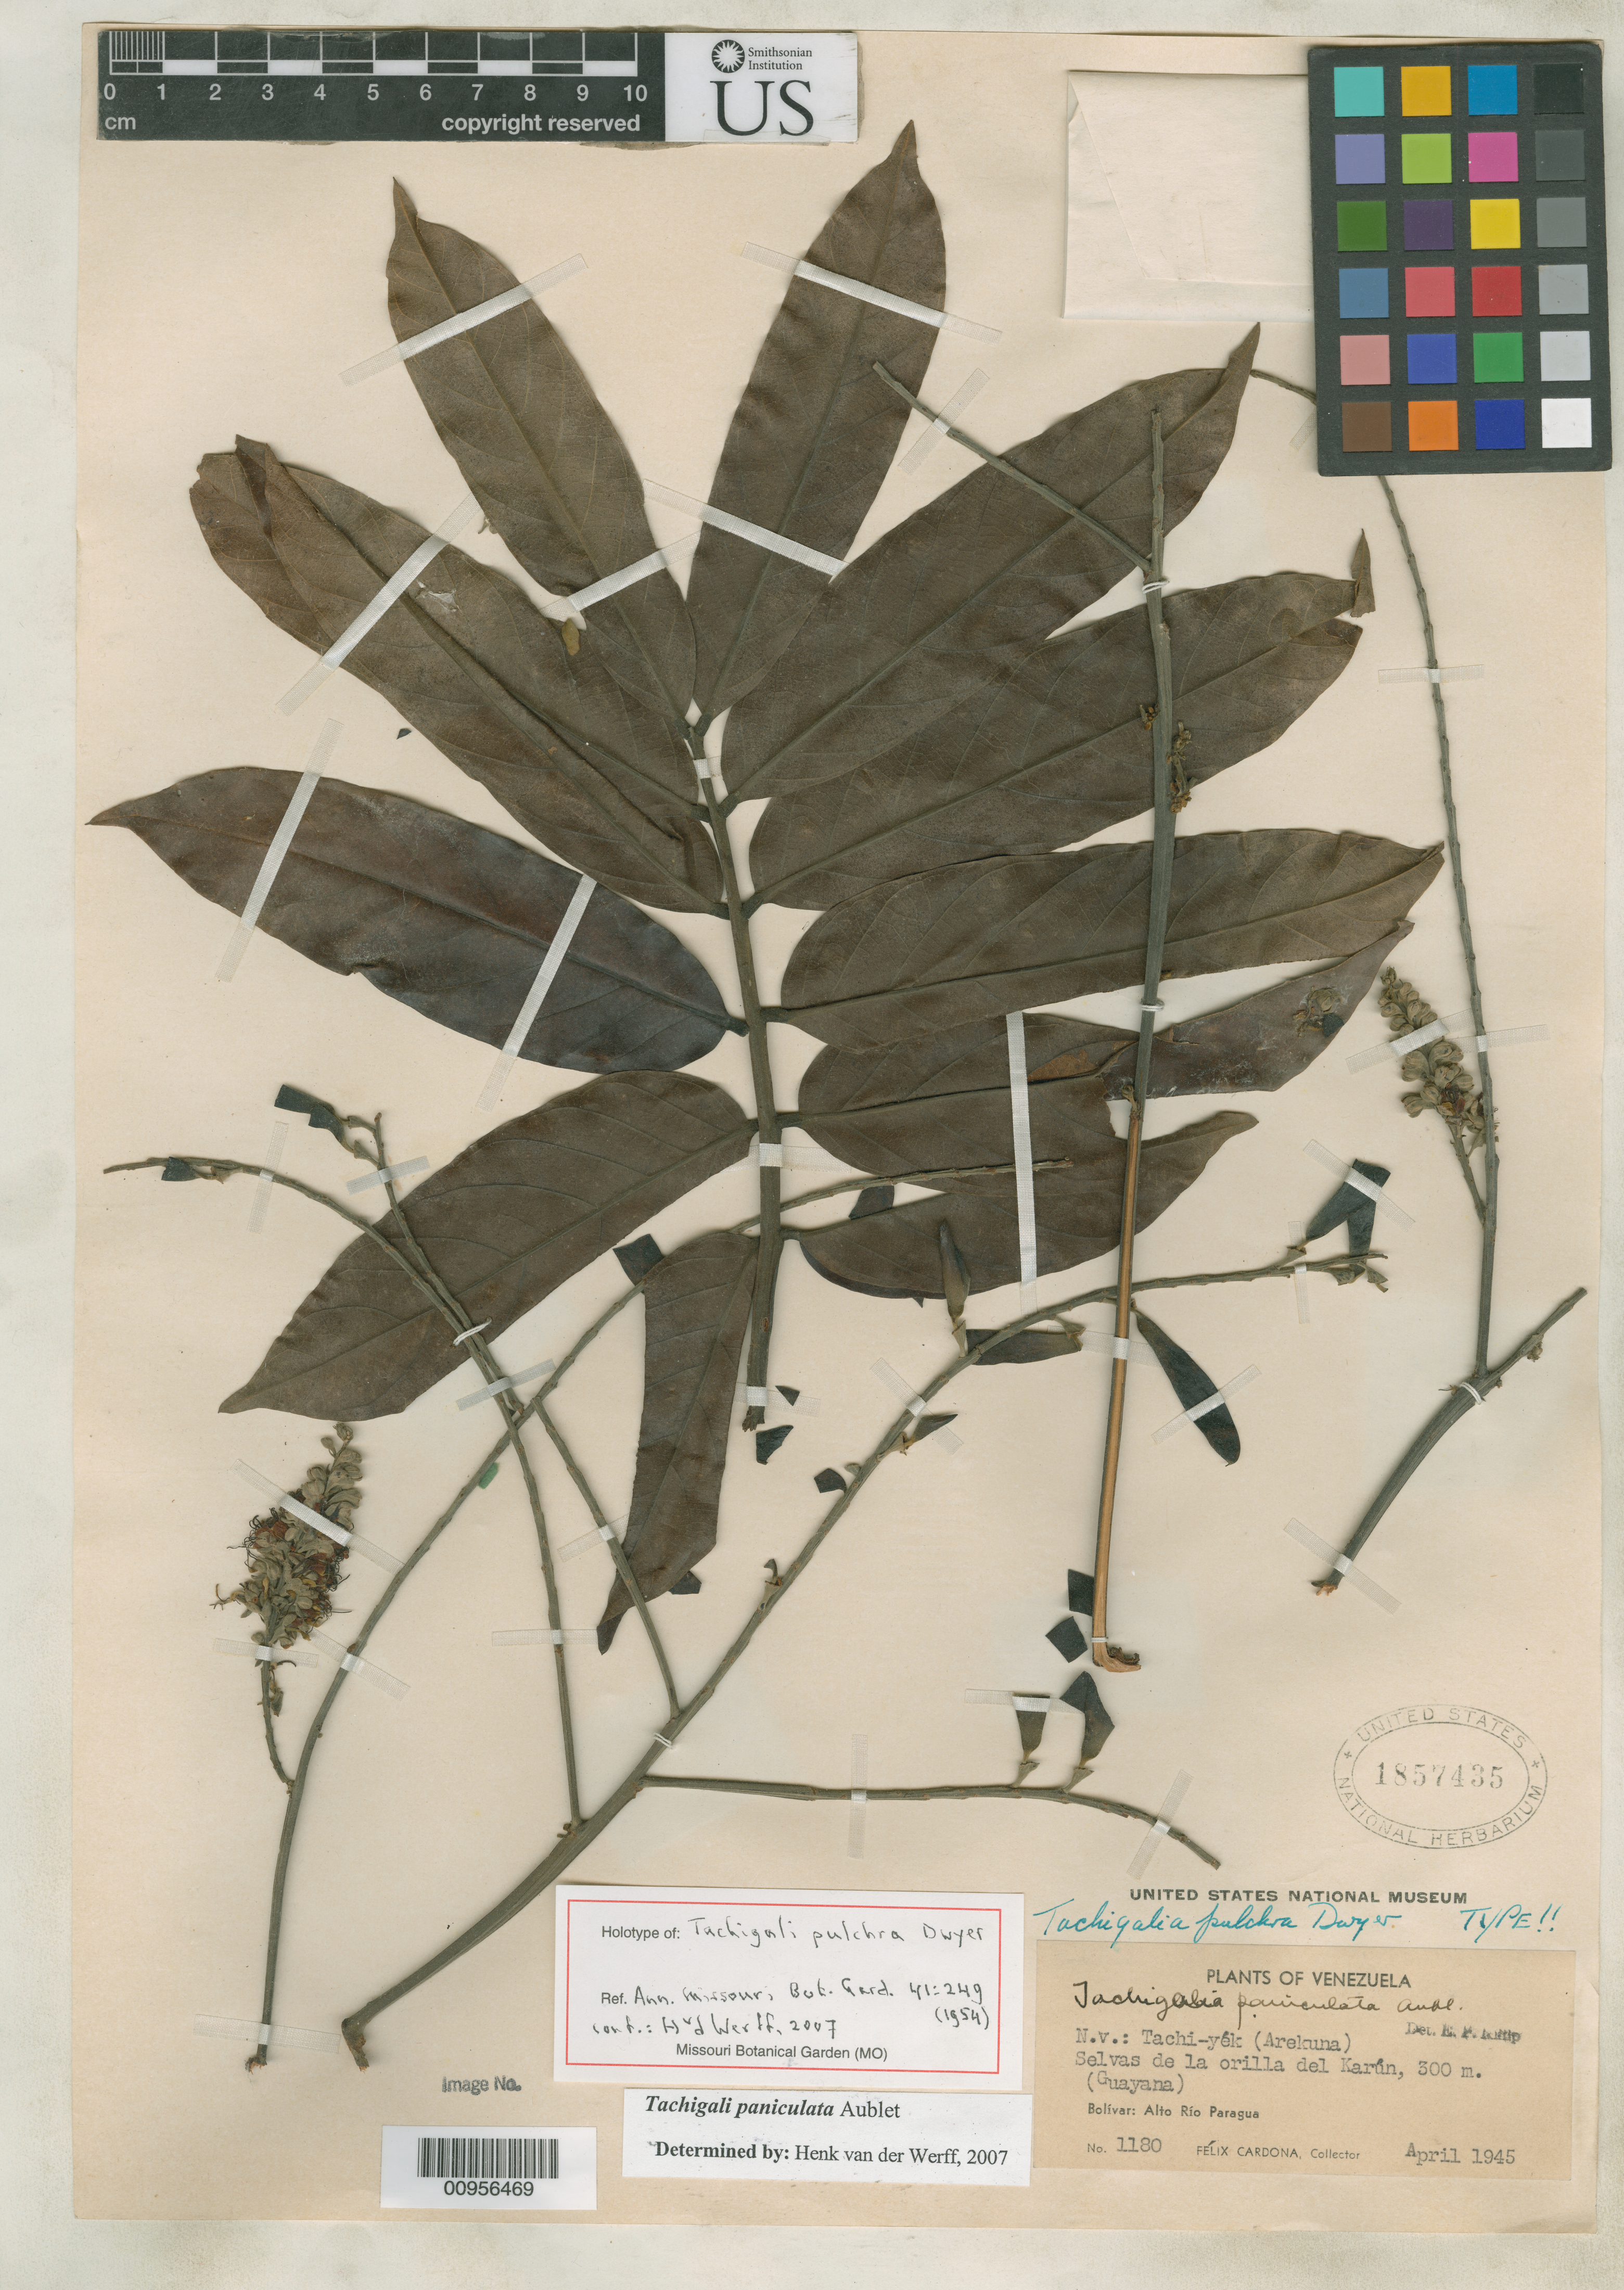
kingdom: Plantae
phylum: Tracheophyta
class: Magnoliopsida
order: Fabales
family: Fabaceae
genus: Tachigali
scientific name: Tachigali pulchra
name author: Dwyer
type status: Holotype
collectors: F. Cardona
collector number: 1180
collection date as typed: Apr 1945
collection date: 1945-04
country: Venezuela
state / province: Bolívar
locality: Bolívar: Alto Río Paragua. Selvas de la orilla del Karún (Guayana).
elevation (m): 300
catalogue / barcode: US 1857435